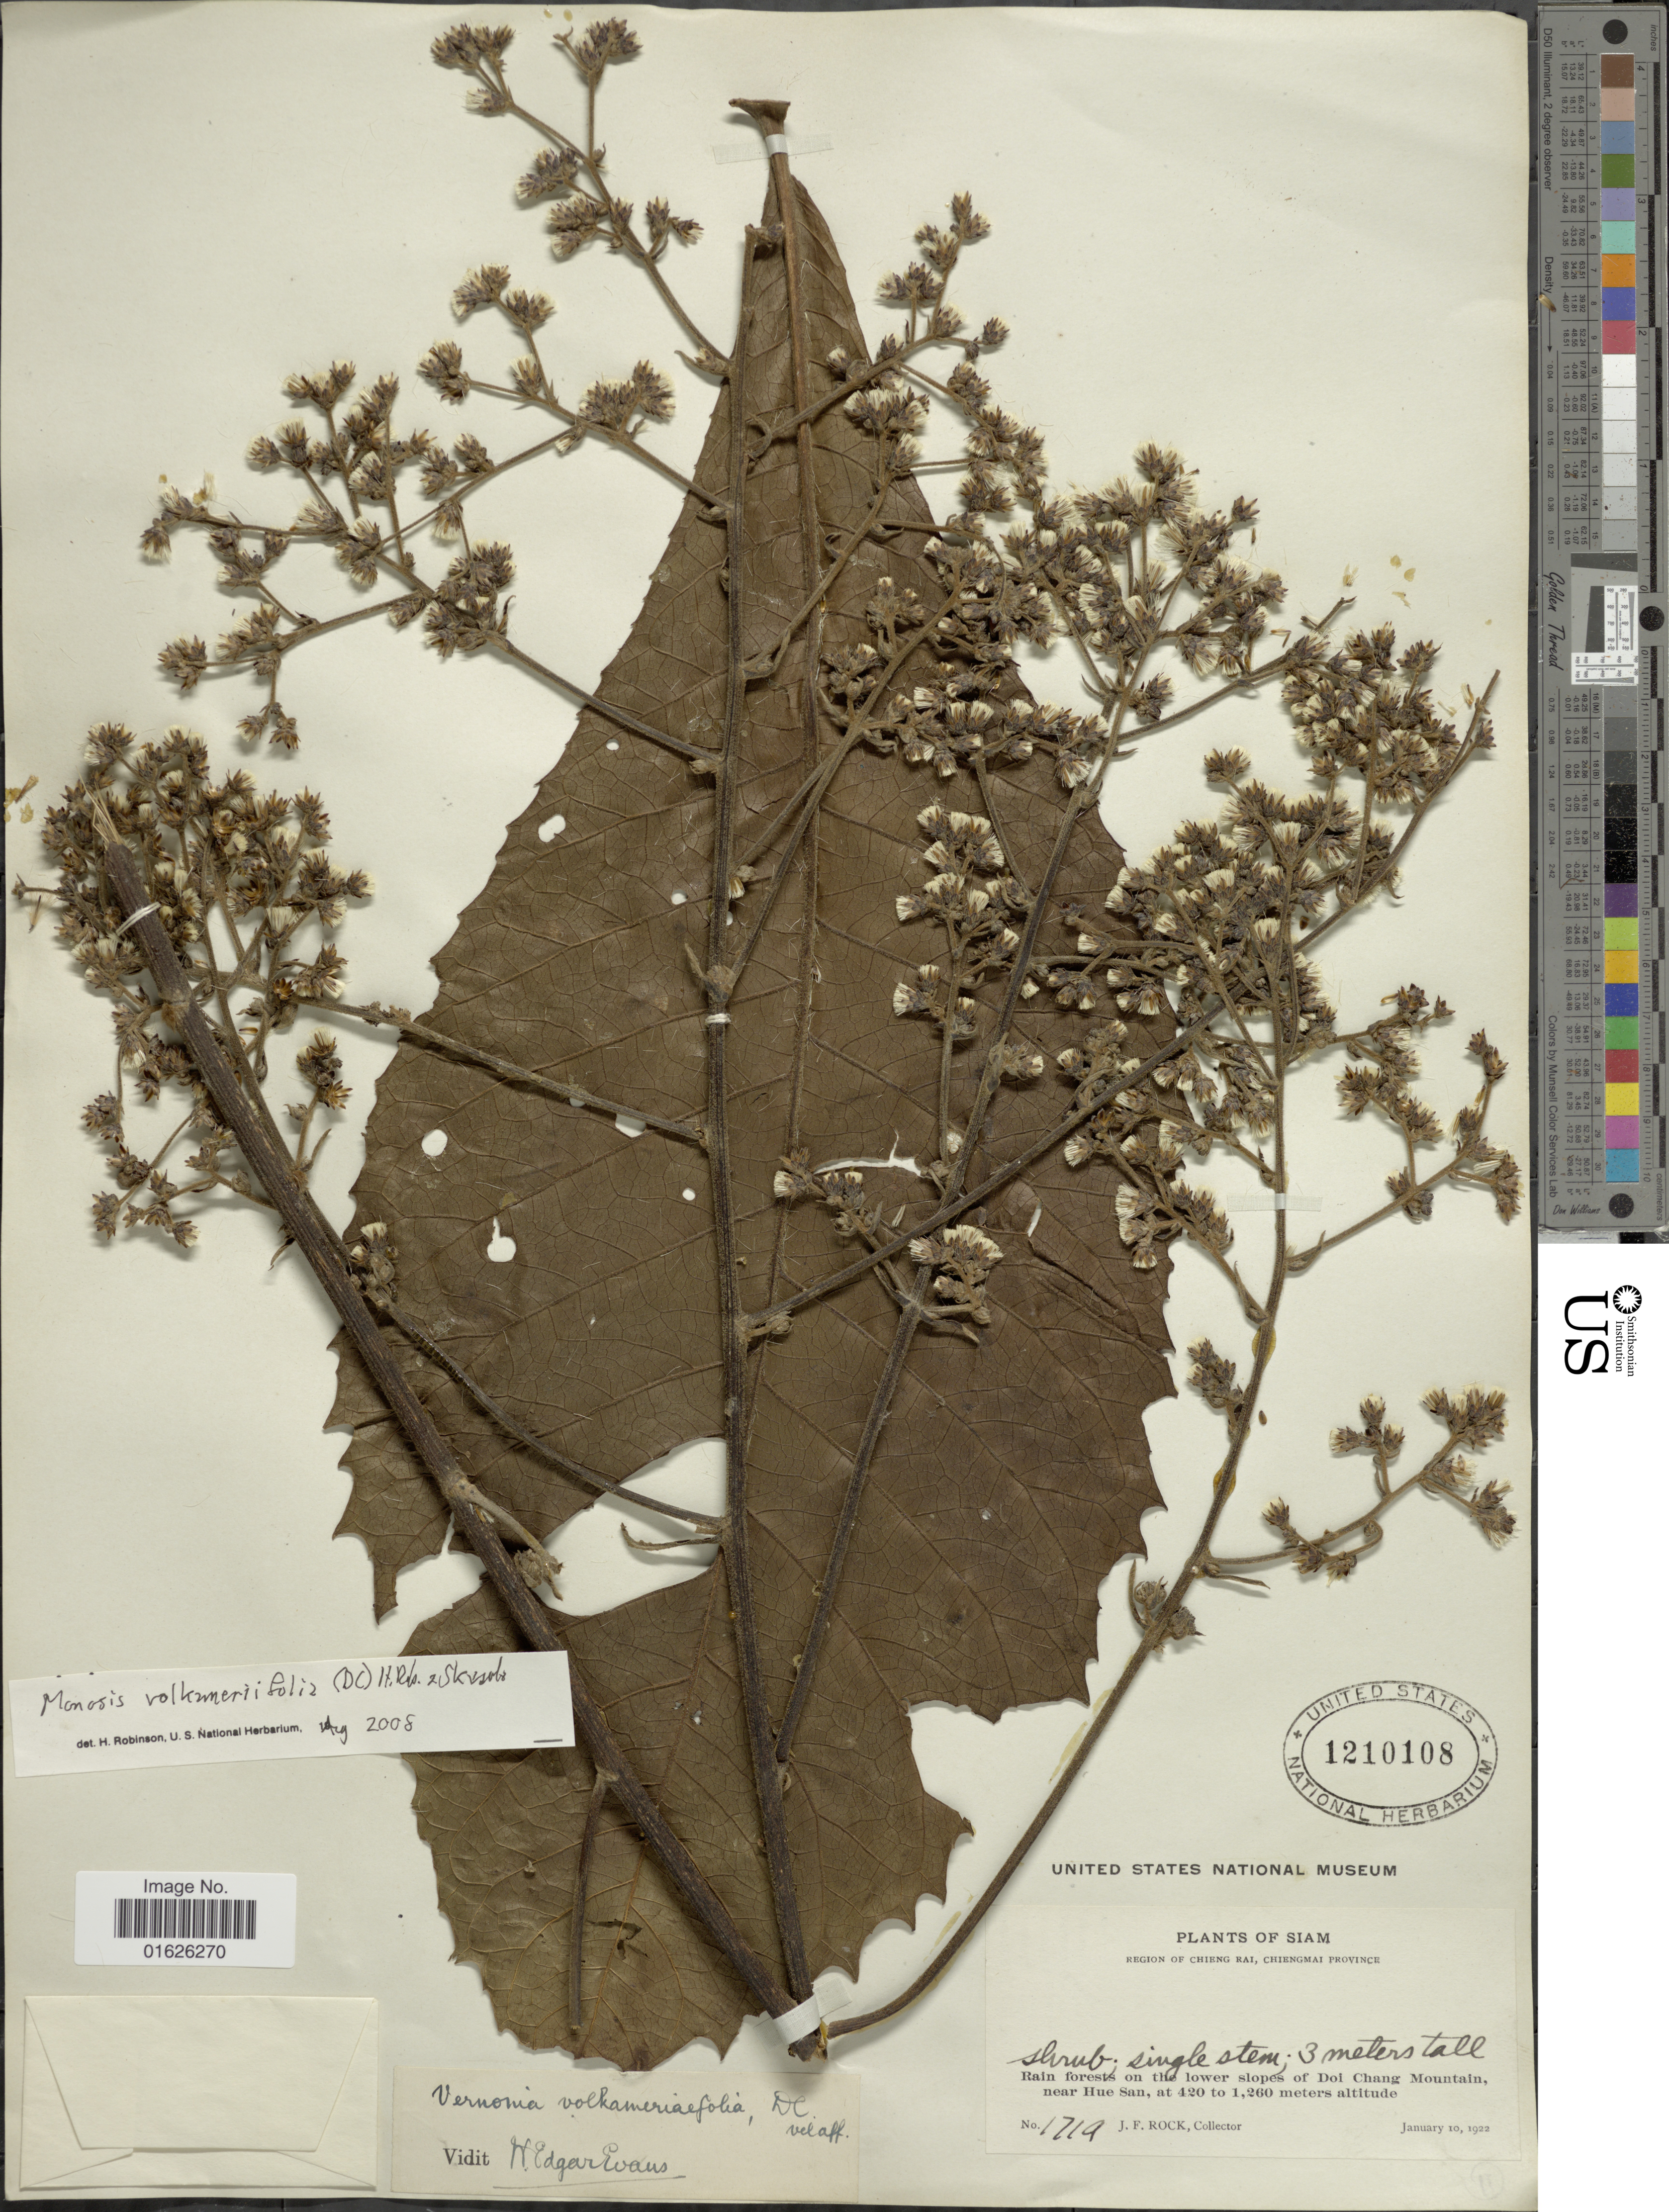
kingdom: Plantae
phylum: Tracheophyta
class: Magnoliopsida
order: Asterales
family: Asteraceae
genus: Monosis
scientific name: Monosis volkameriifolia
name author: (DC.) H. Rob. & Skvarla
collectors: J. Rock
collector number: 1719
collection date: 1922-01-10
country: Thailand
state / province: Chiang Mai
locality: Siam, region of Chieng Rai, Chiengmai Province, Rain forests on the lower slopes of Doi Chang Mountain near Hue San.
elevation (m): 420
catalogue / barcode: US 1210108